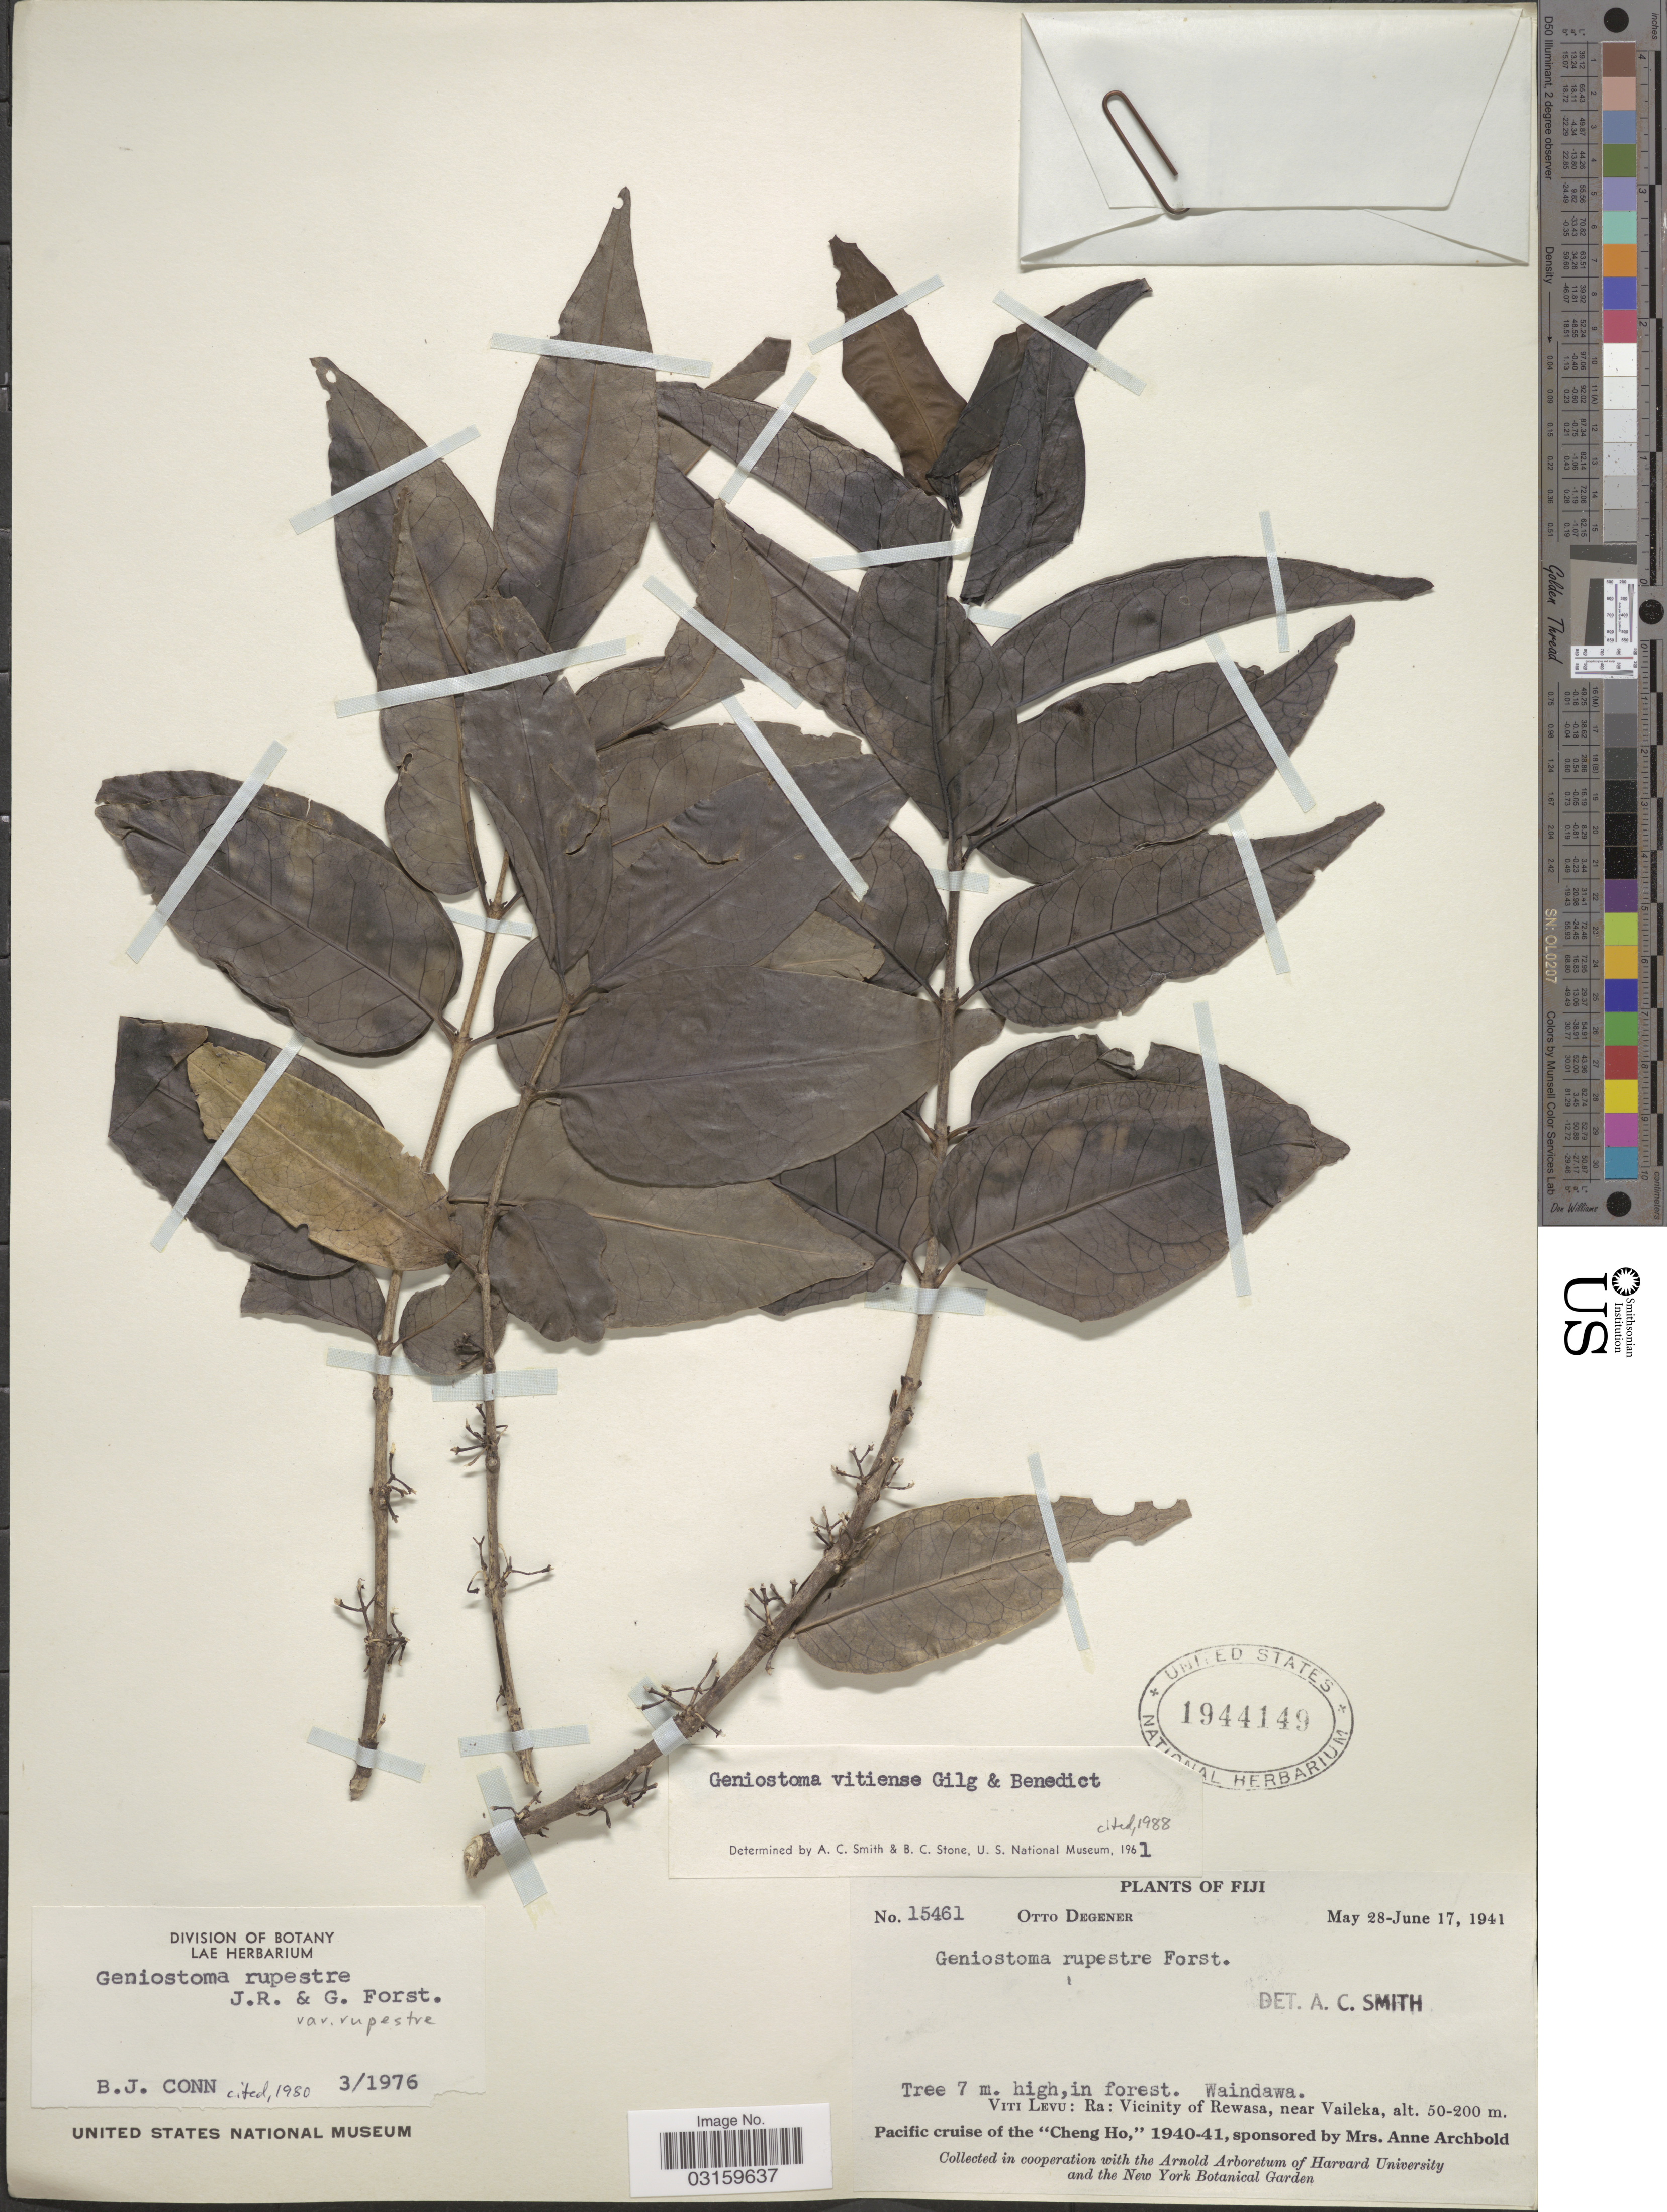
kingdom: Plantae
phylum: Tracheophyta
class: Magnoliopsida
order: Gentianales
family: Loganiaceae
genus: Geniostoma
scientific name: Geniostoma rupestre var. rupestre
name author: J.R. Forst. & G. Forst.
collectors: O. Degener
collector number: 15461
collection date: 1941-05-28/1941-06-17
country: Fiji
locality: Viti Levu: Ra: Vicinity of Rewasa, near Vaileka.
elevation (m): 50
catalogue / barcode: US 1944149